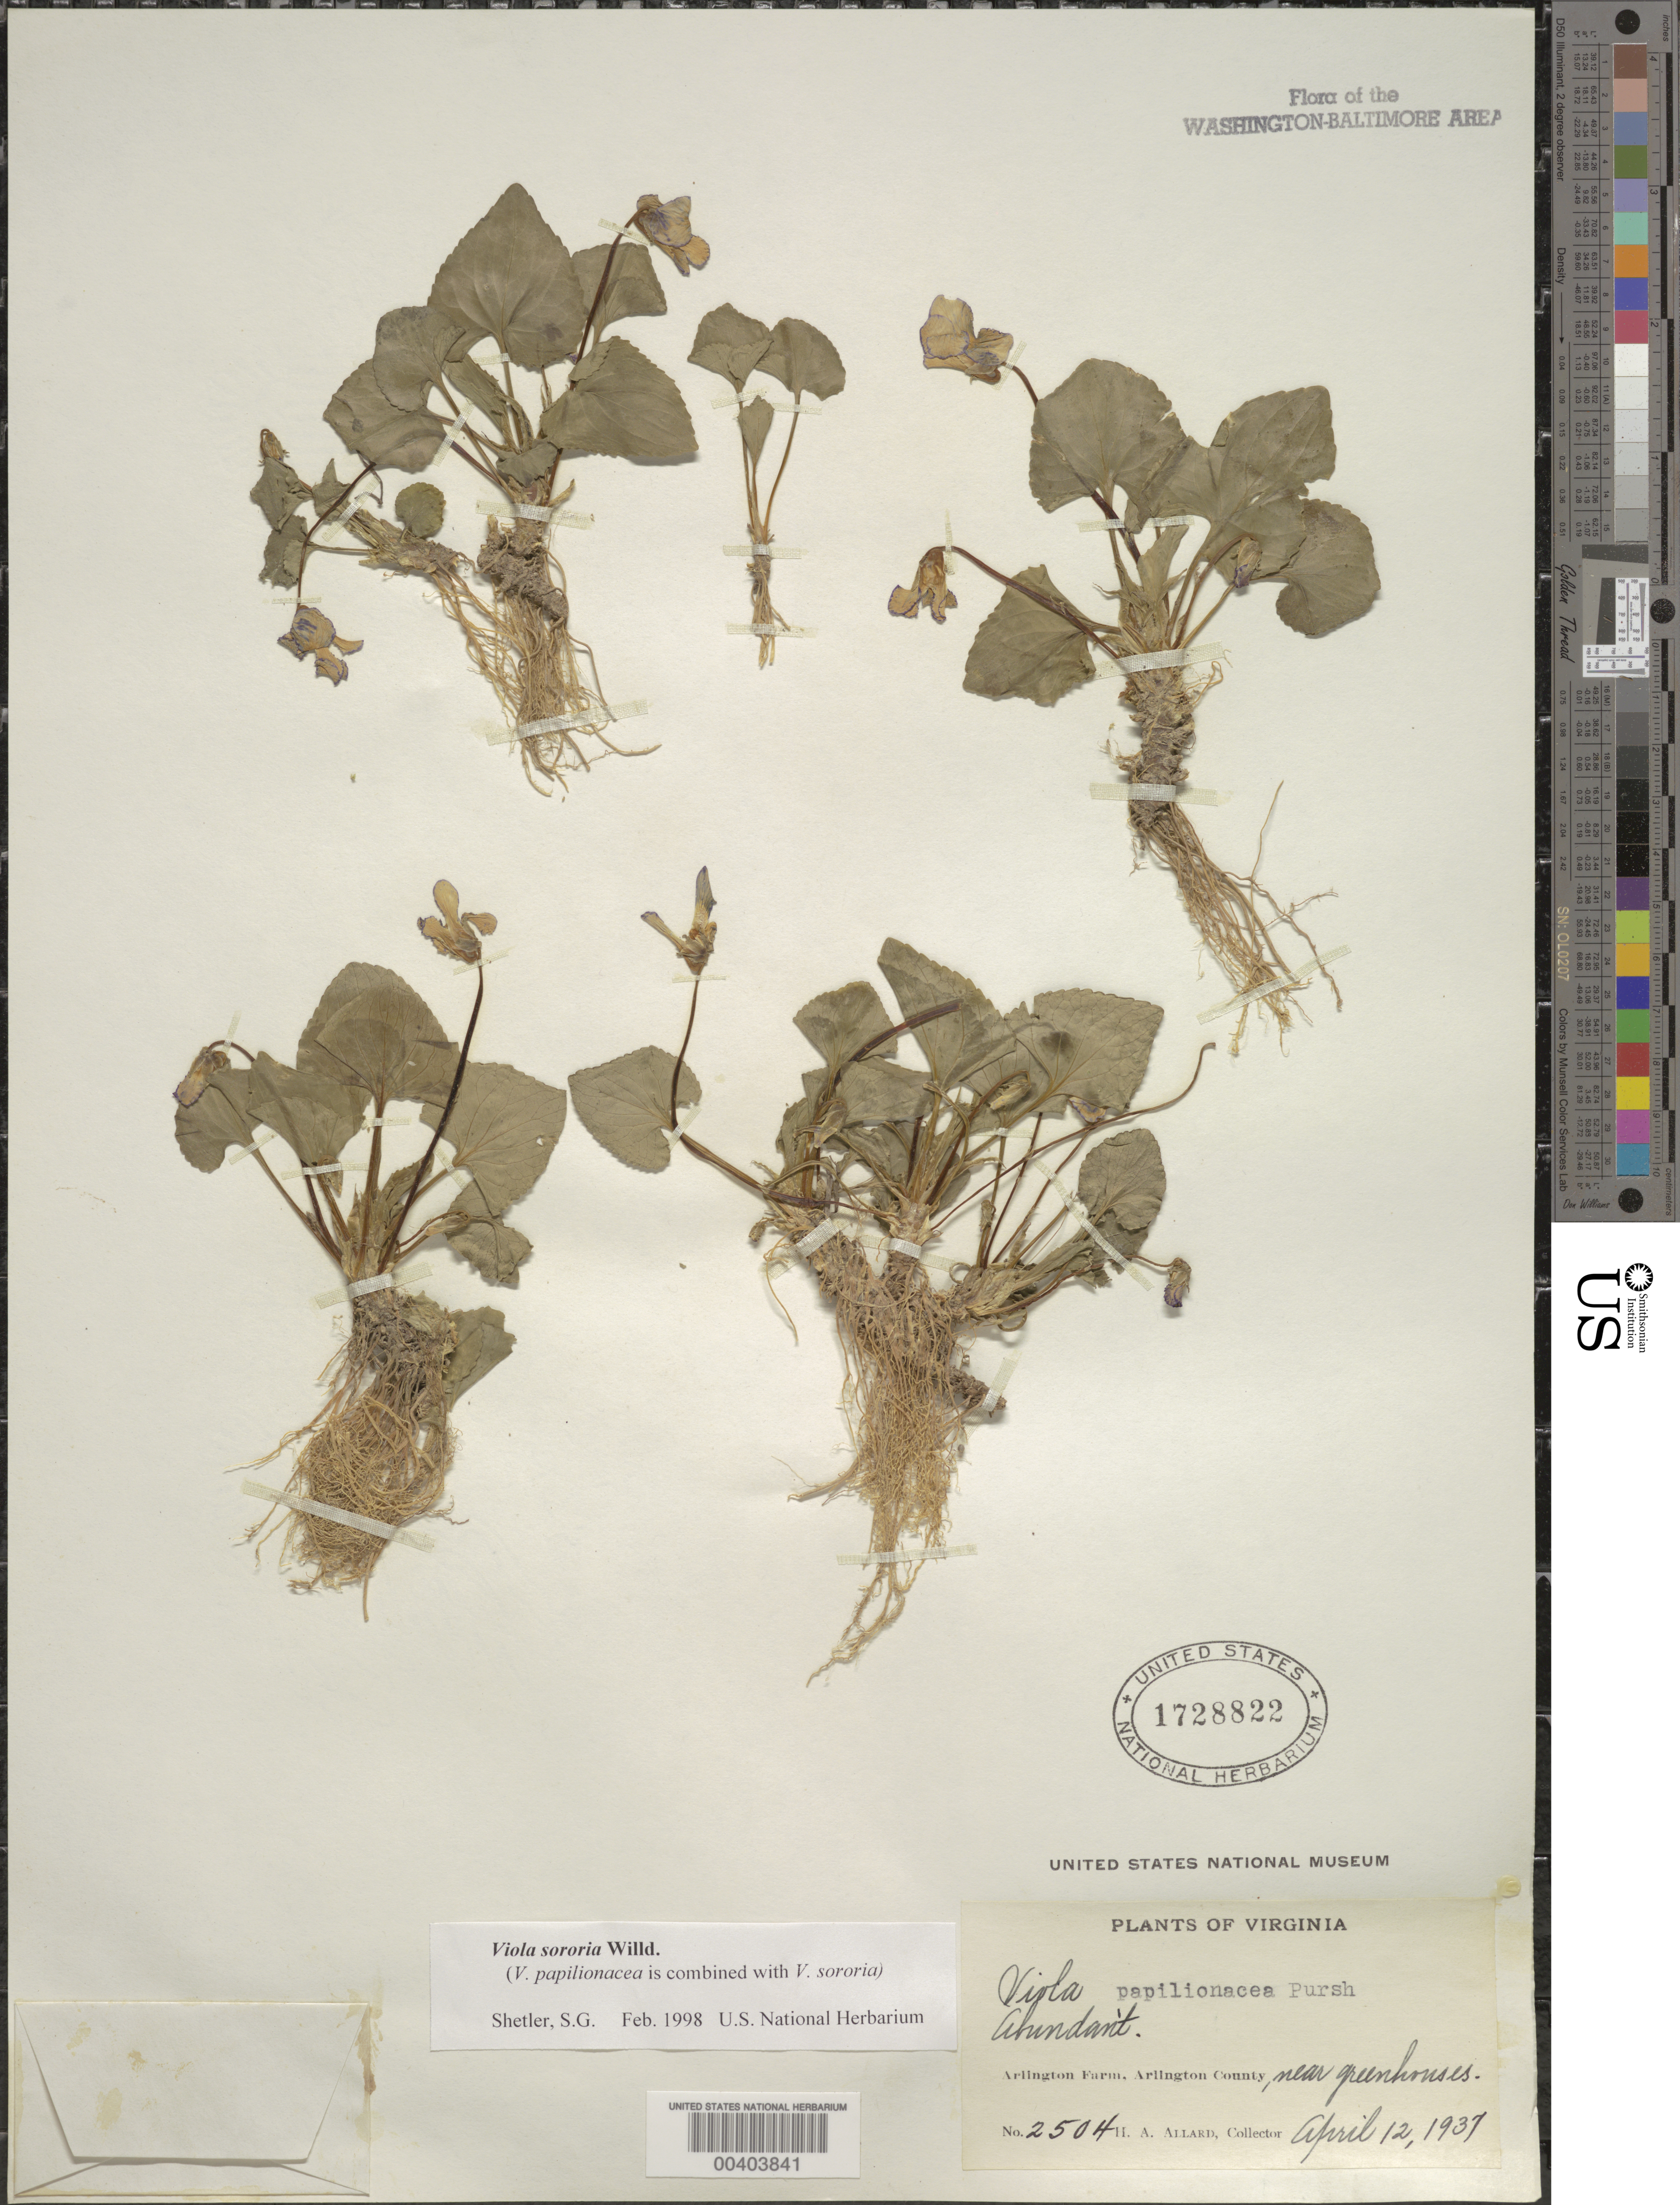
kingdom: Plantae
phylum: Tracheophyta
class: Magnoliopsida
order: Malpighiales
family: Violaceae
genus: Viola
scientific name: Viola sororia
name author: Willd.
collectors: H. A. Allard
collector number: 2504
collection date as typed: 12 Apr 1937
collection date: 1937-04-12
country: United States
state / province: Virginia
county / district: Arlington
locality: Arlington Farm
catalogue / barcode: US 1728822